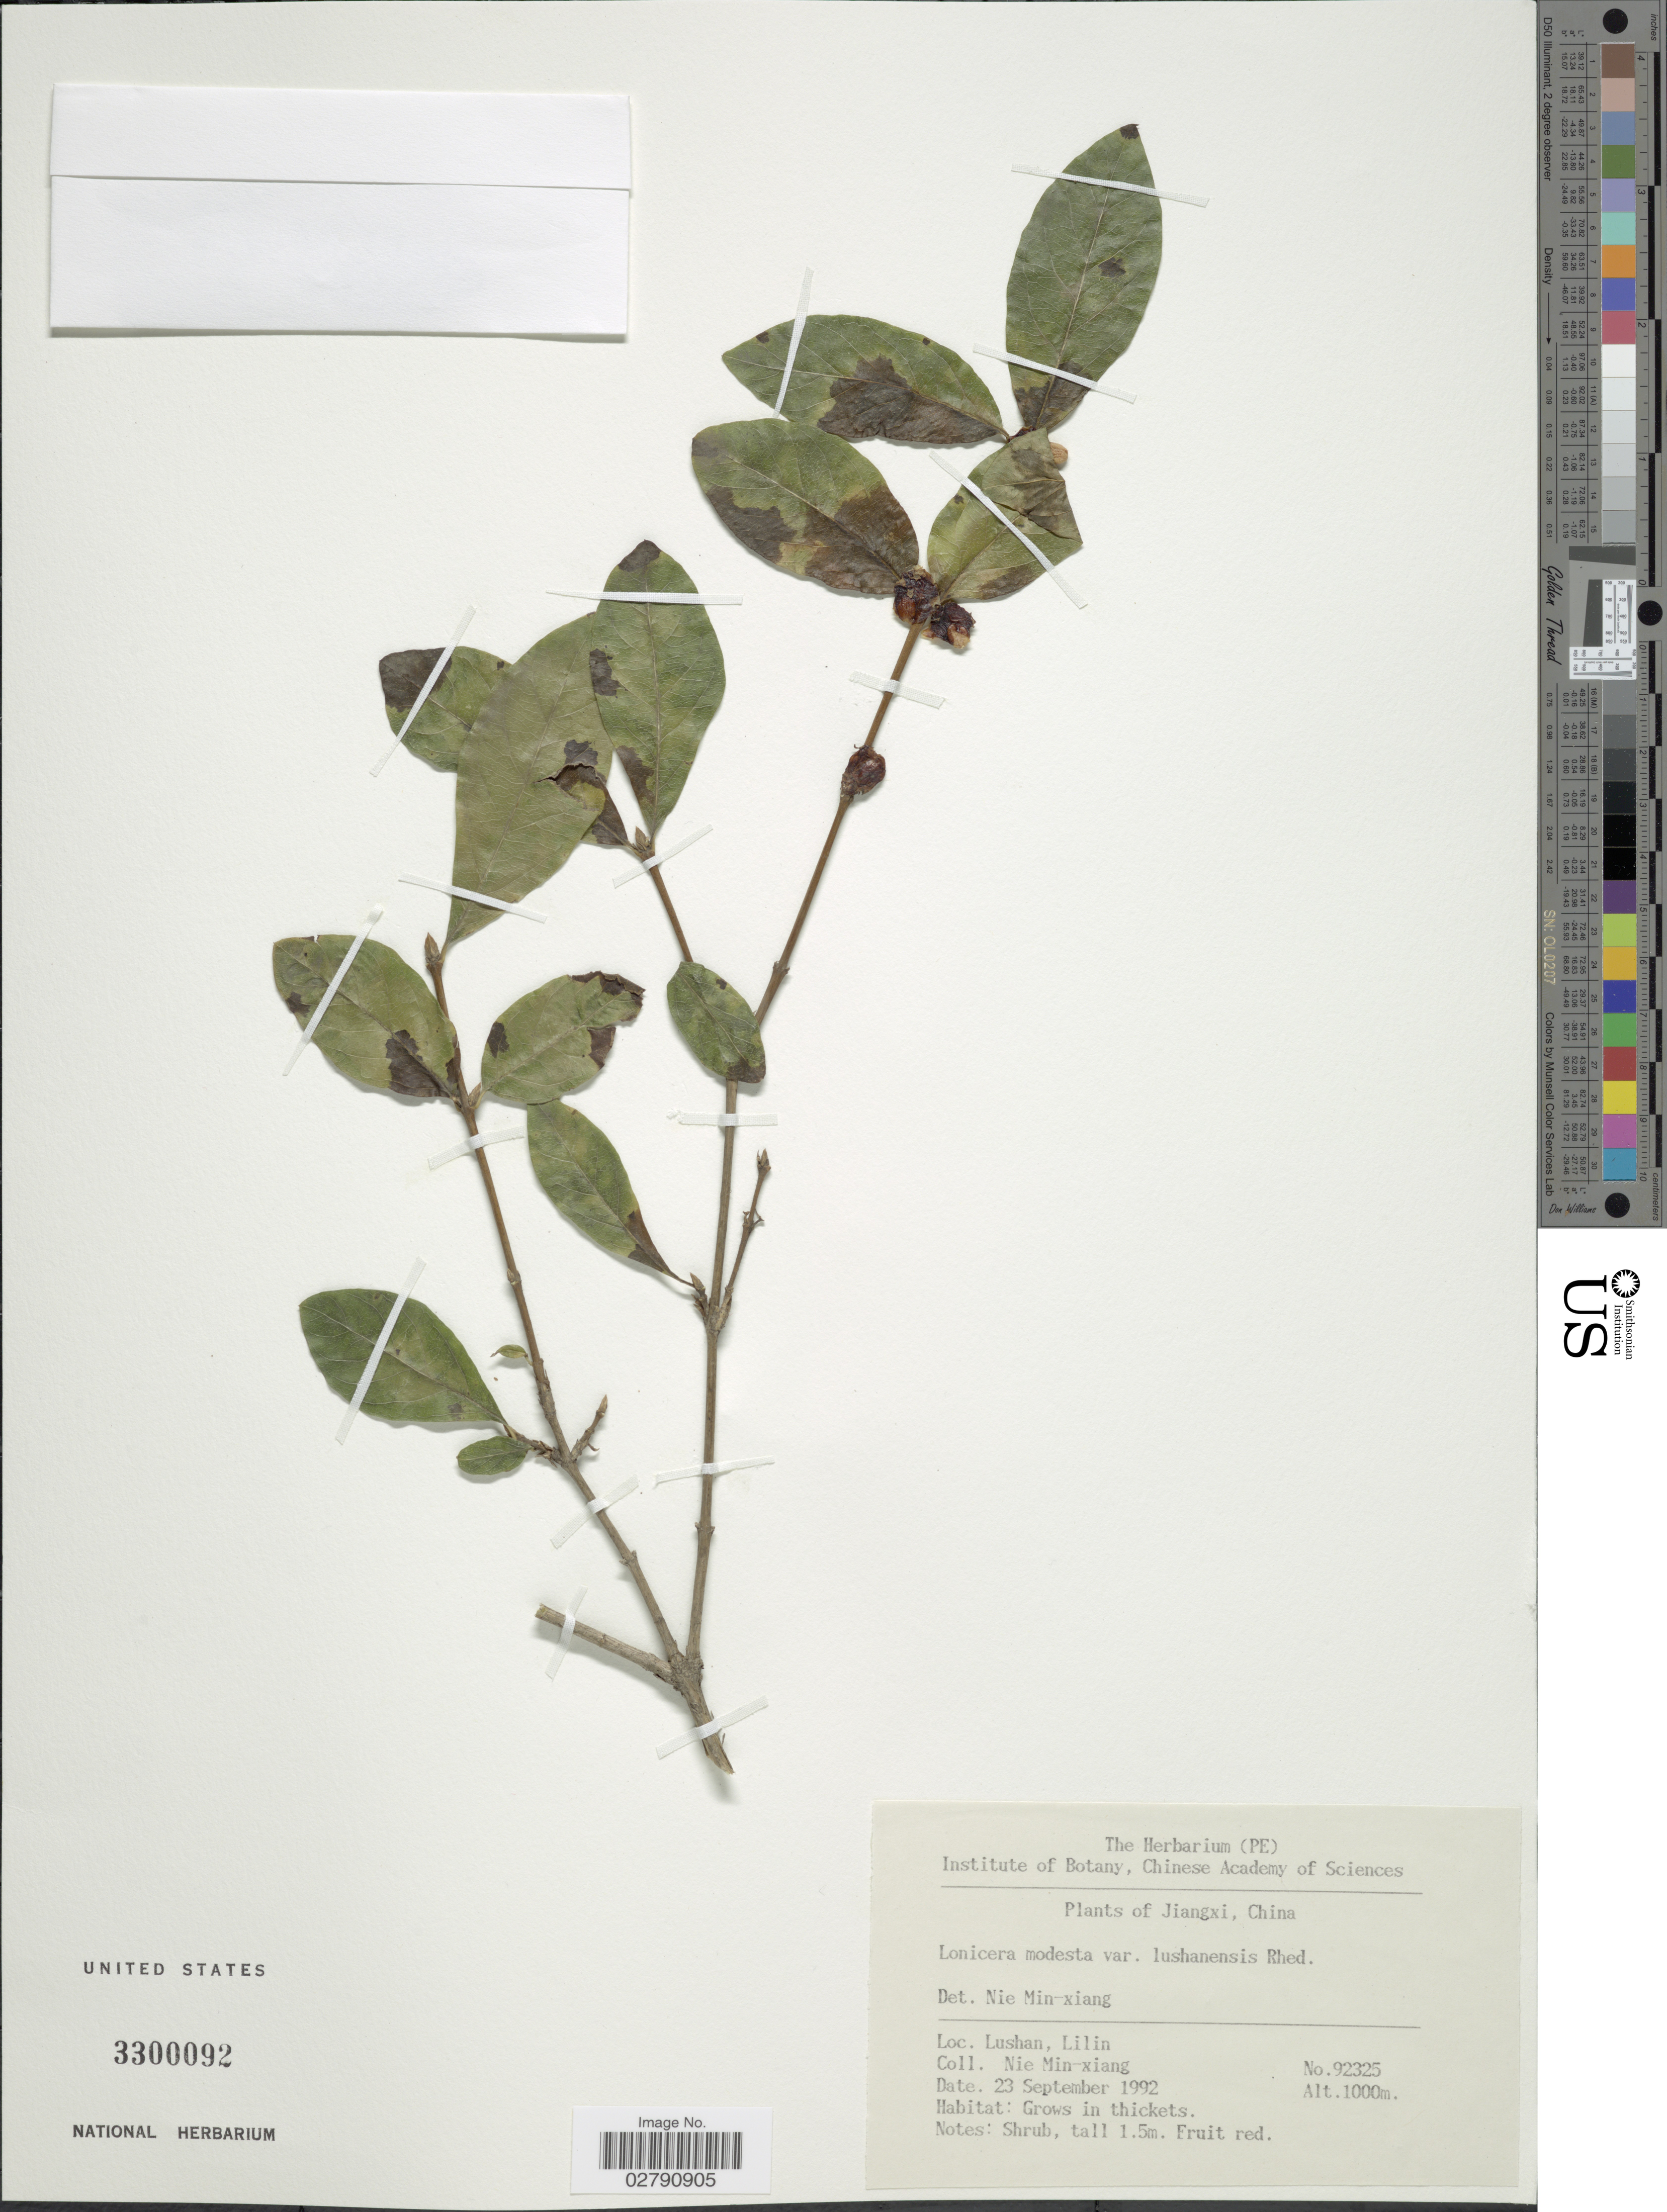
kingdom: Plantae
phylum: Tracheophyta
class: Magnoliopsida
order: Dipsacales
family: Caprifoliaceae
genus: Lonicera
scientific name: Lonicera modesta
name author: Rehder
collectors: M. Nie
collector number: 92325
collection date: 1992-09-23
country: China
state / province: Jiangxi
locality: Lushan, Lilin.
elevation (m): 1000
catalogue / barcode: US 3300092